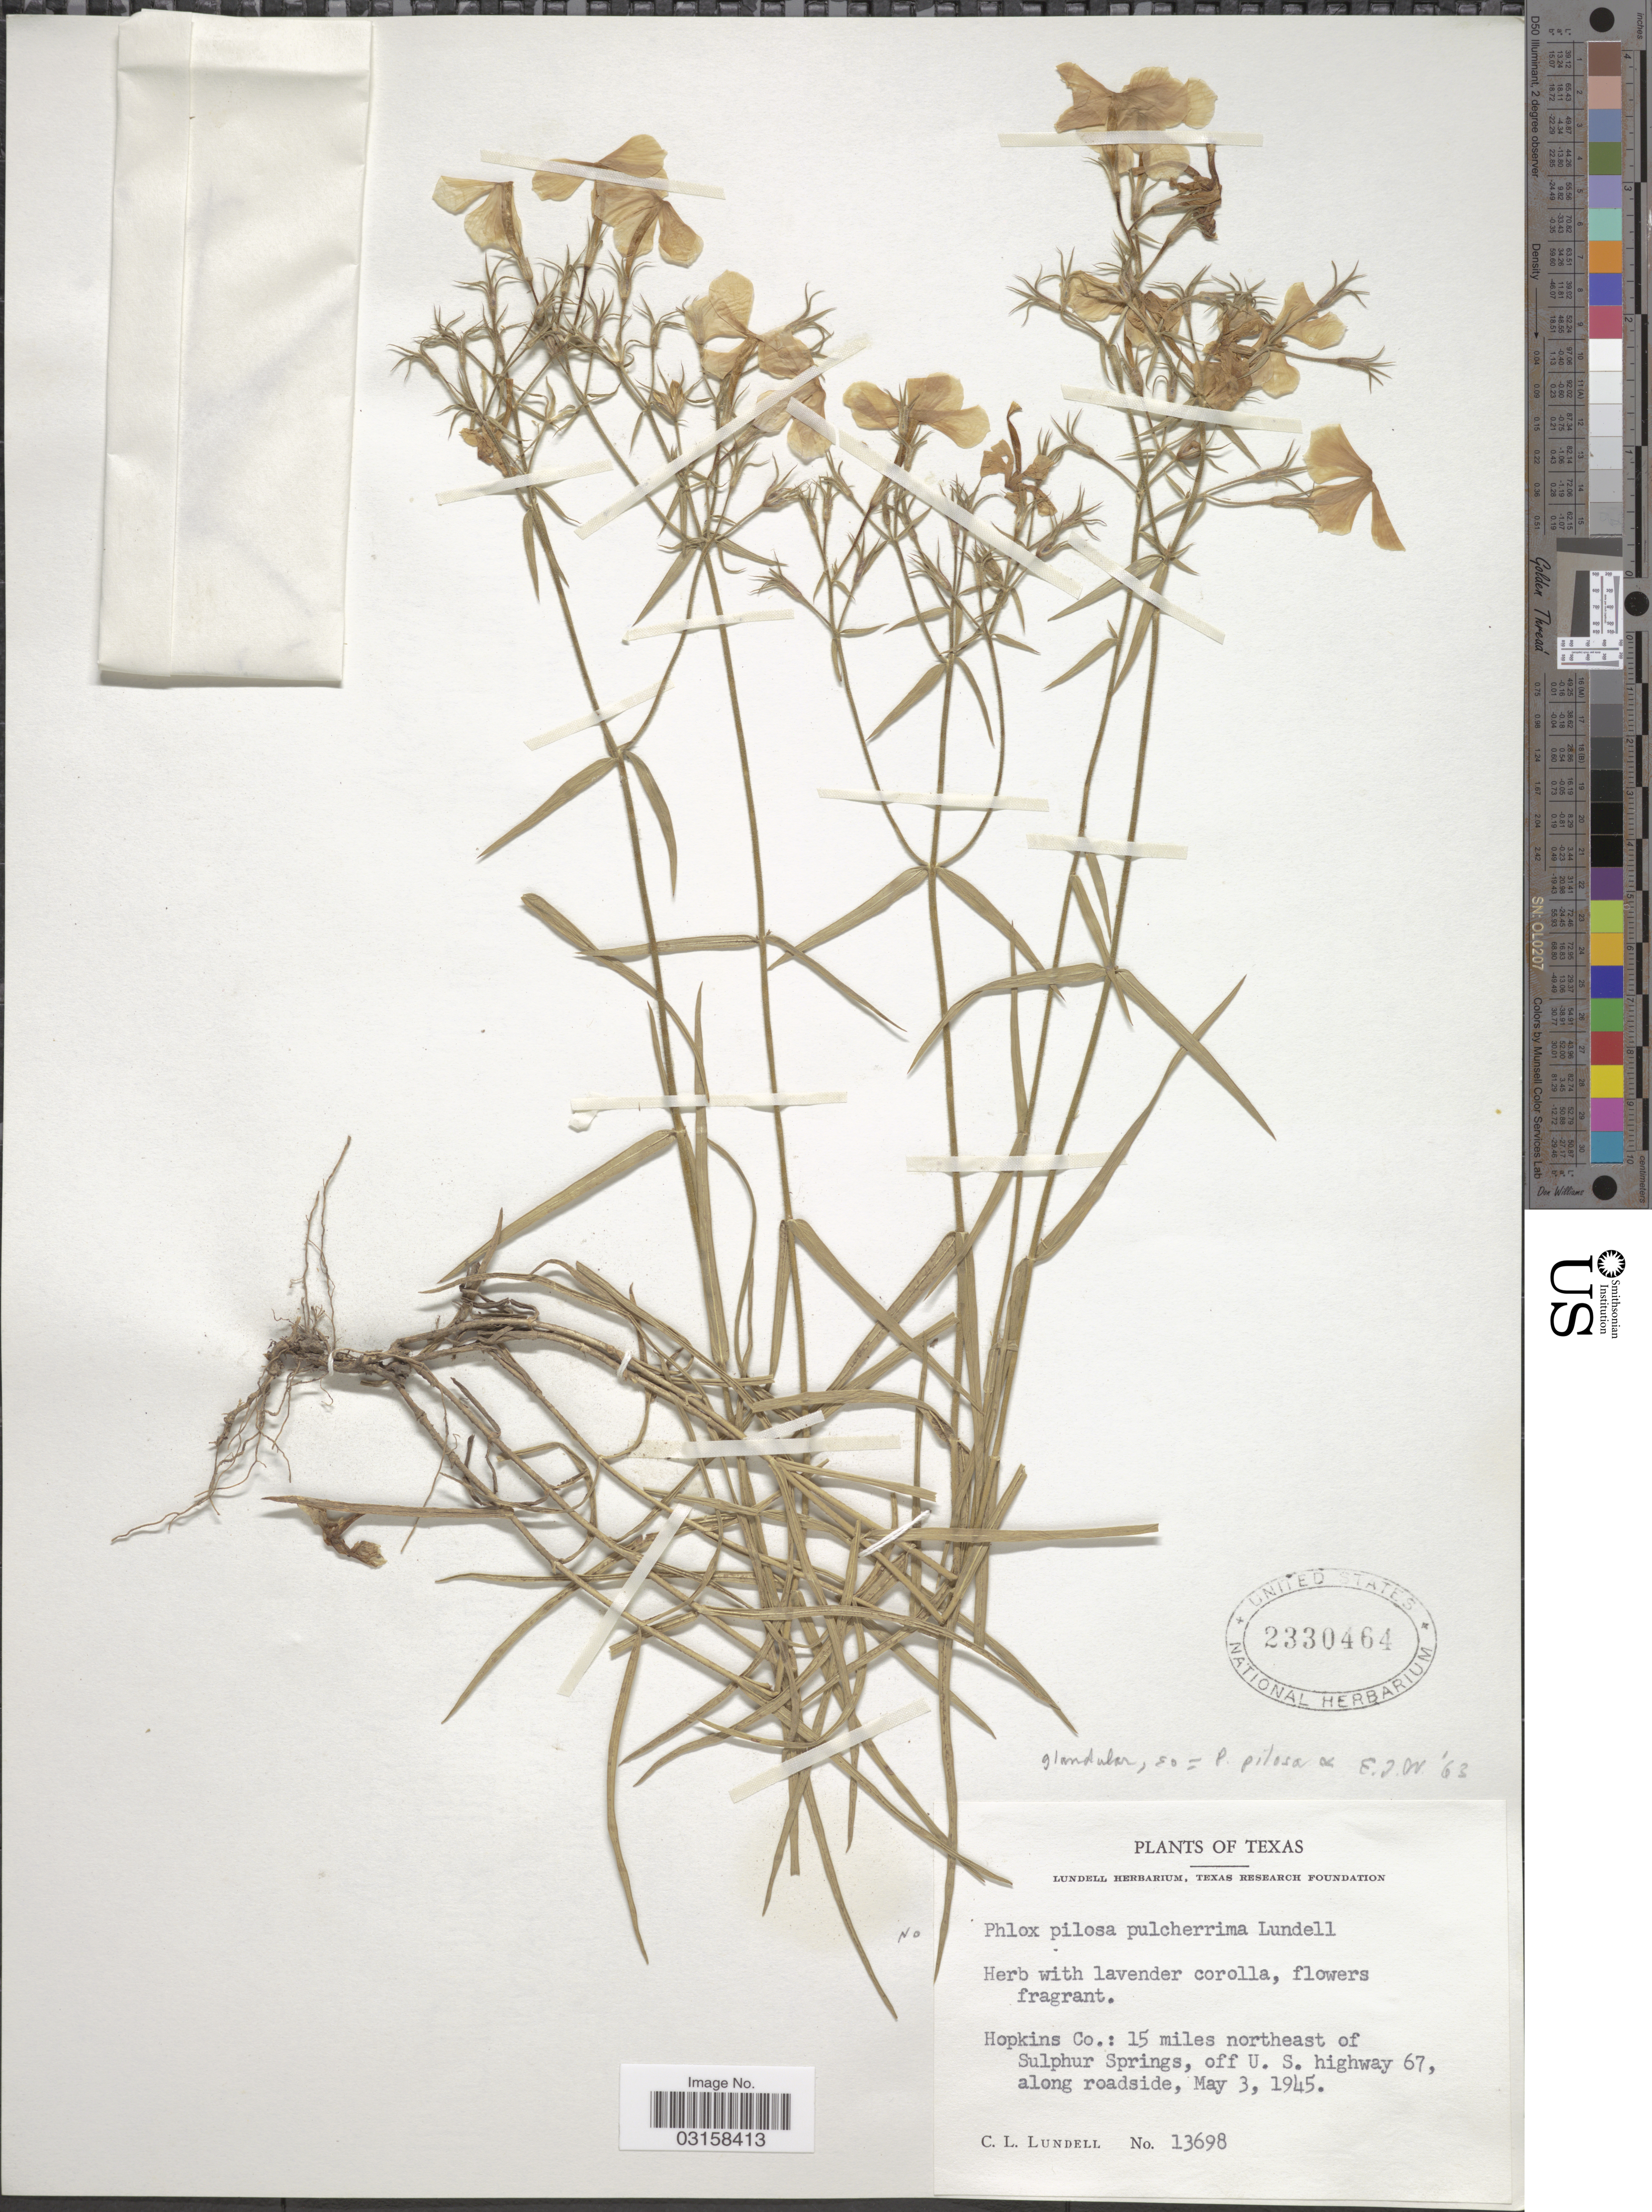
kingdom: Plantae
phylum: Tracheophyta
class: Magnoliopsida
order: Ericales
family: Polemoniaceae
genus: Phlox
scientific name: Phlox pilosa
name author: L.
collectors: C. L. Lundell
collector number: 13698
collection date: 1945-05-03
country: United States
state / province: Texas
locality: Hopkins Co.: 15 miles northeast of Sulphur Springs, off U. S. highway 67, along roadside.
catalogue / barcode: US 2330464